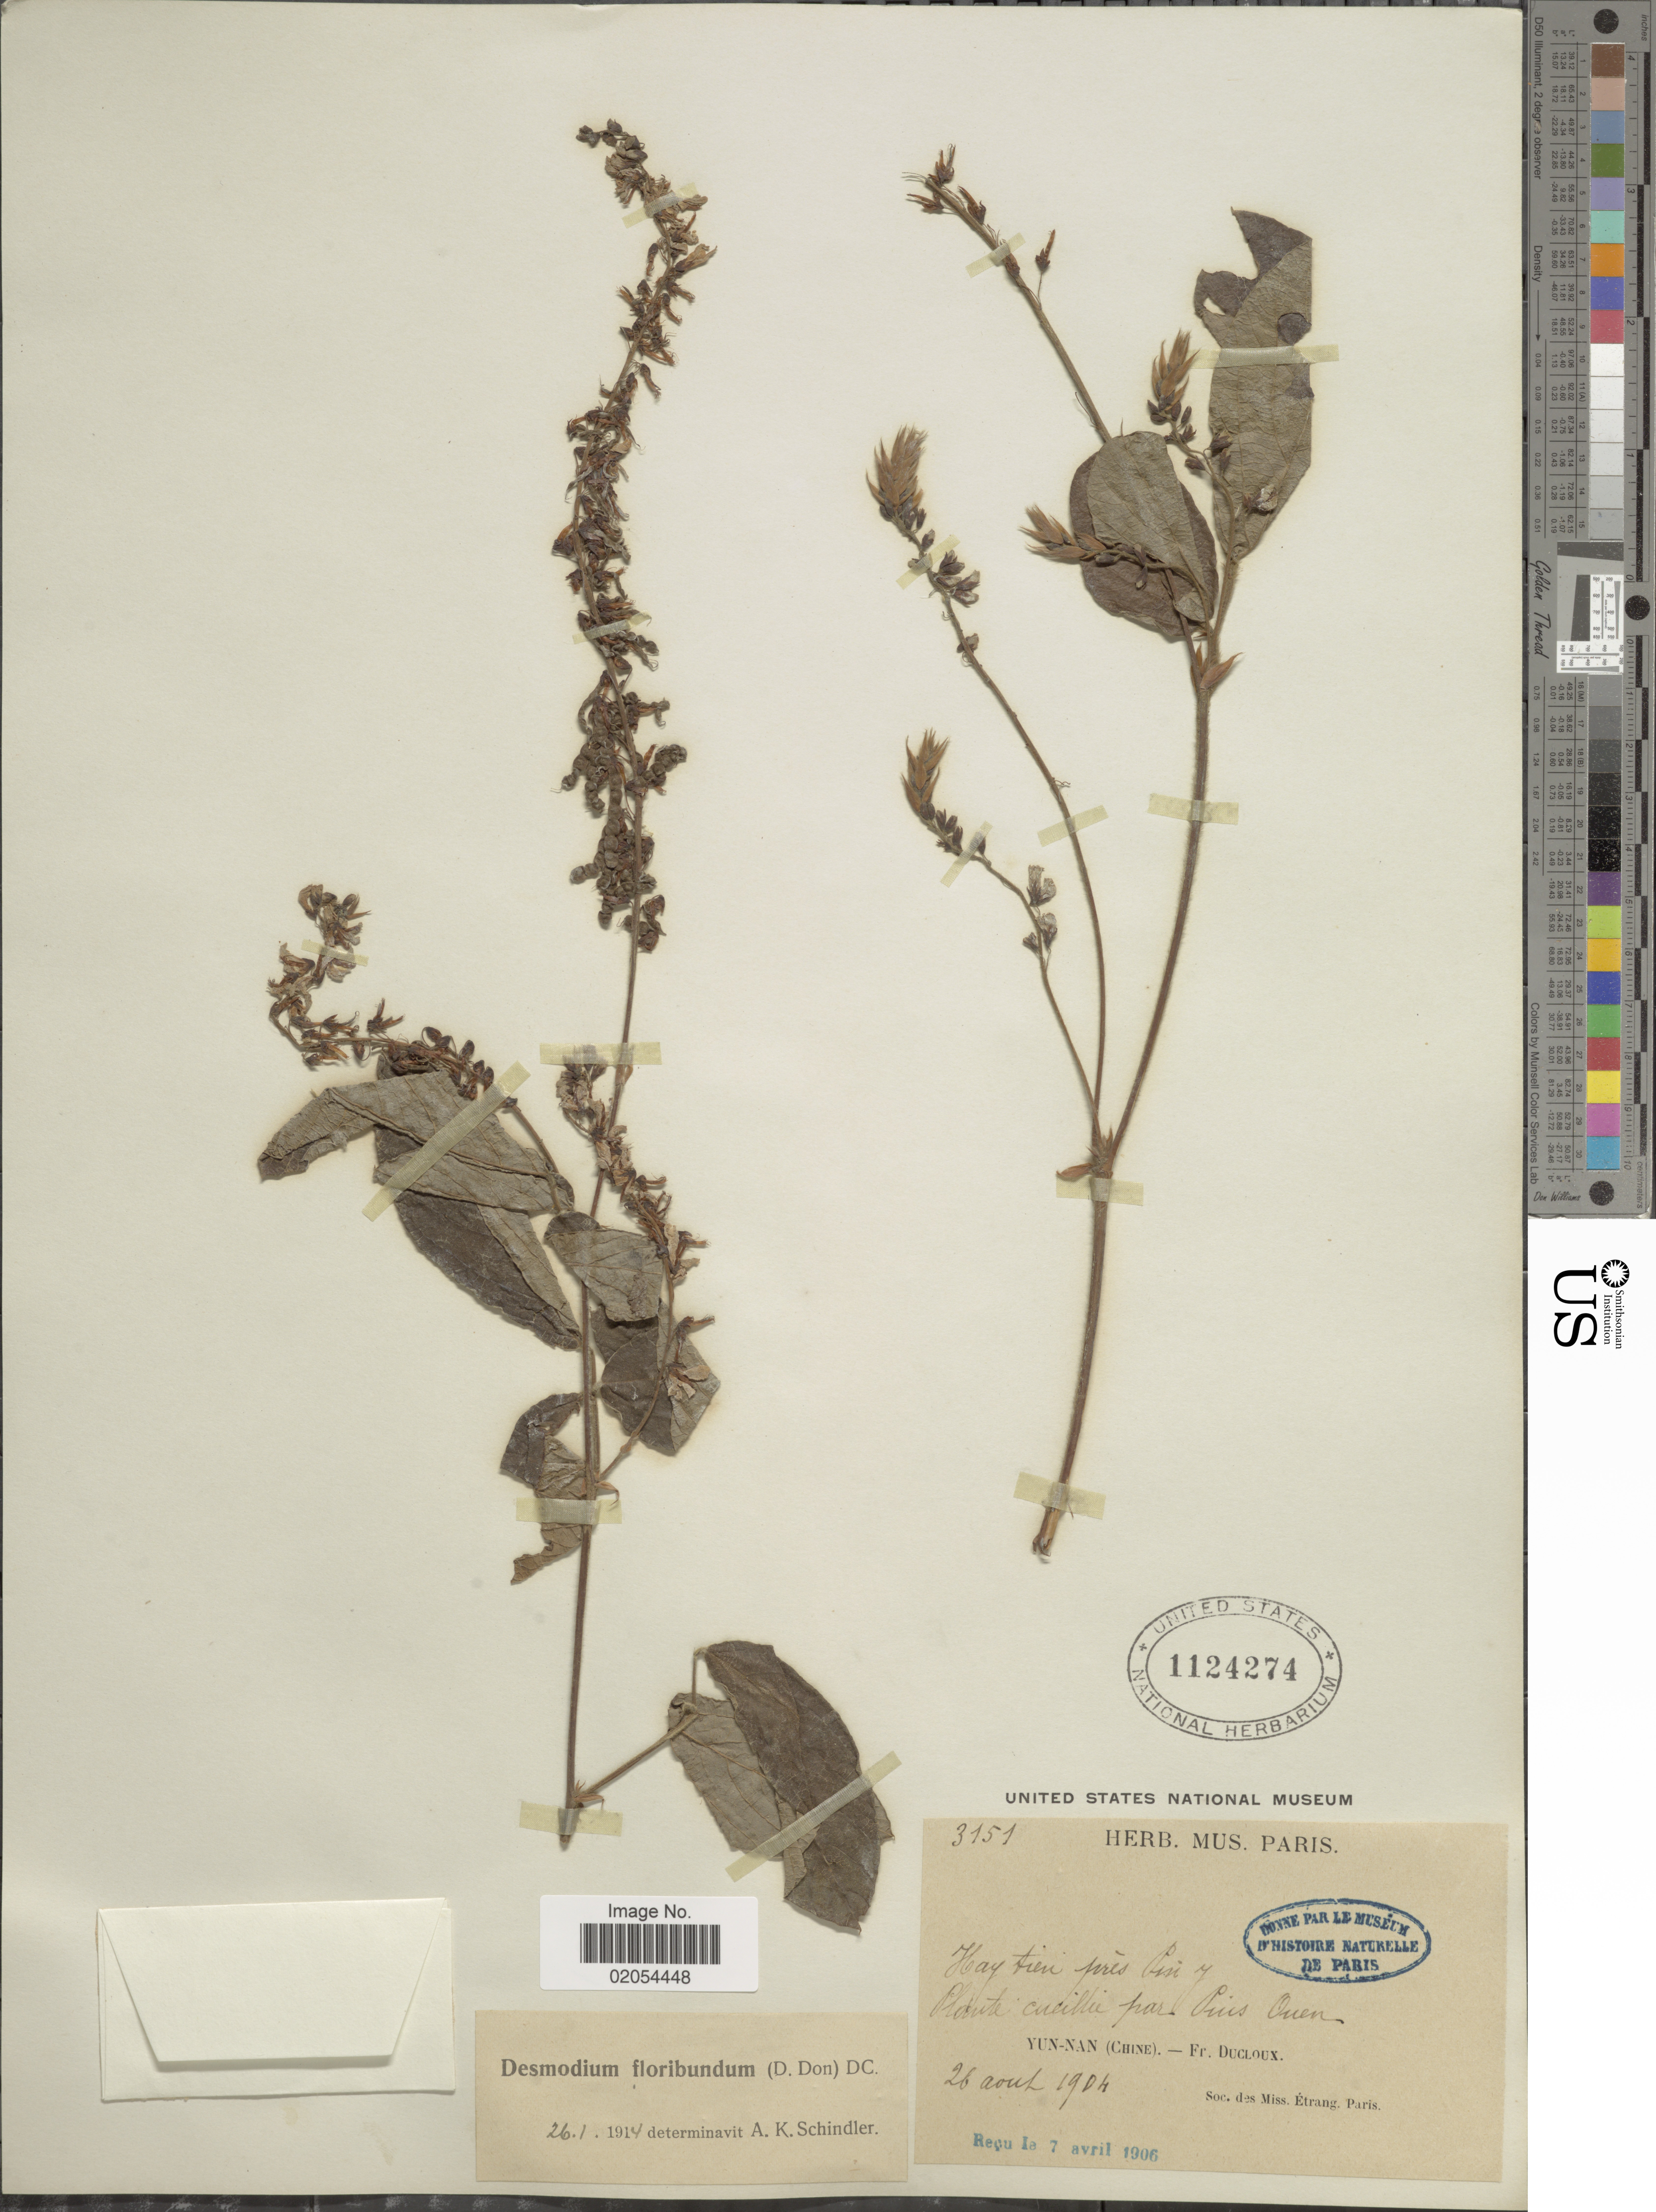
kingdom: Plantae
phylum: Tracheophyta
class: Magnoliopsida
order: Fabales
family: Fabaceae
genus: Ototropis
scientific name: Ototropis multiflora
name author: (DC.) H. Ohashi & K. Ohashi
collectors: F. Ducloux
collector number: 3151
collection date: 1904-08-26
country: China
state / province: Yunnan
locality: Yun-nan (Chine)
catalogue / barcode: US 1124274